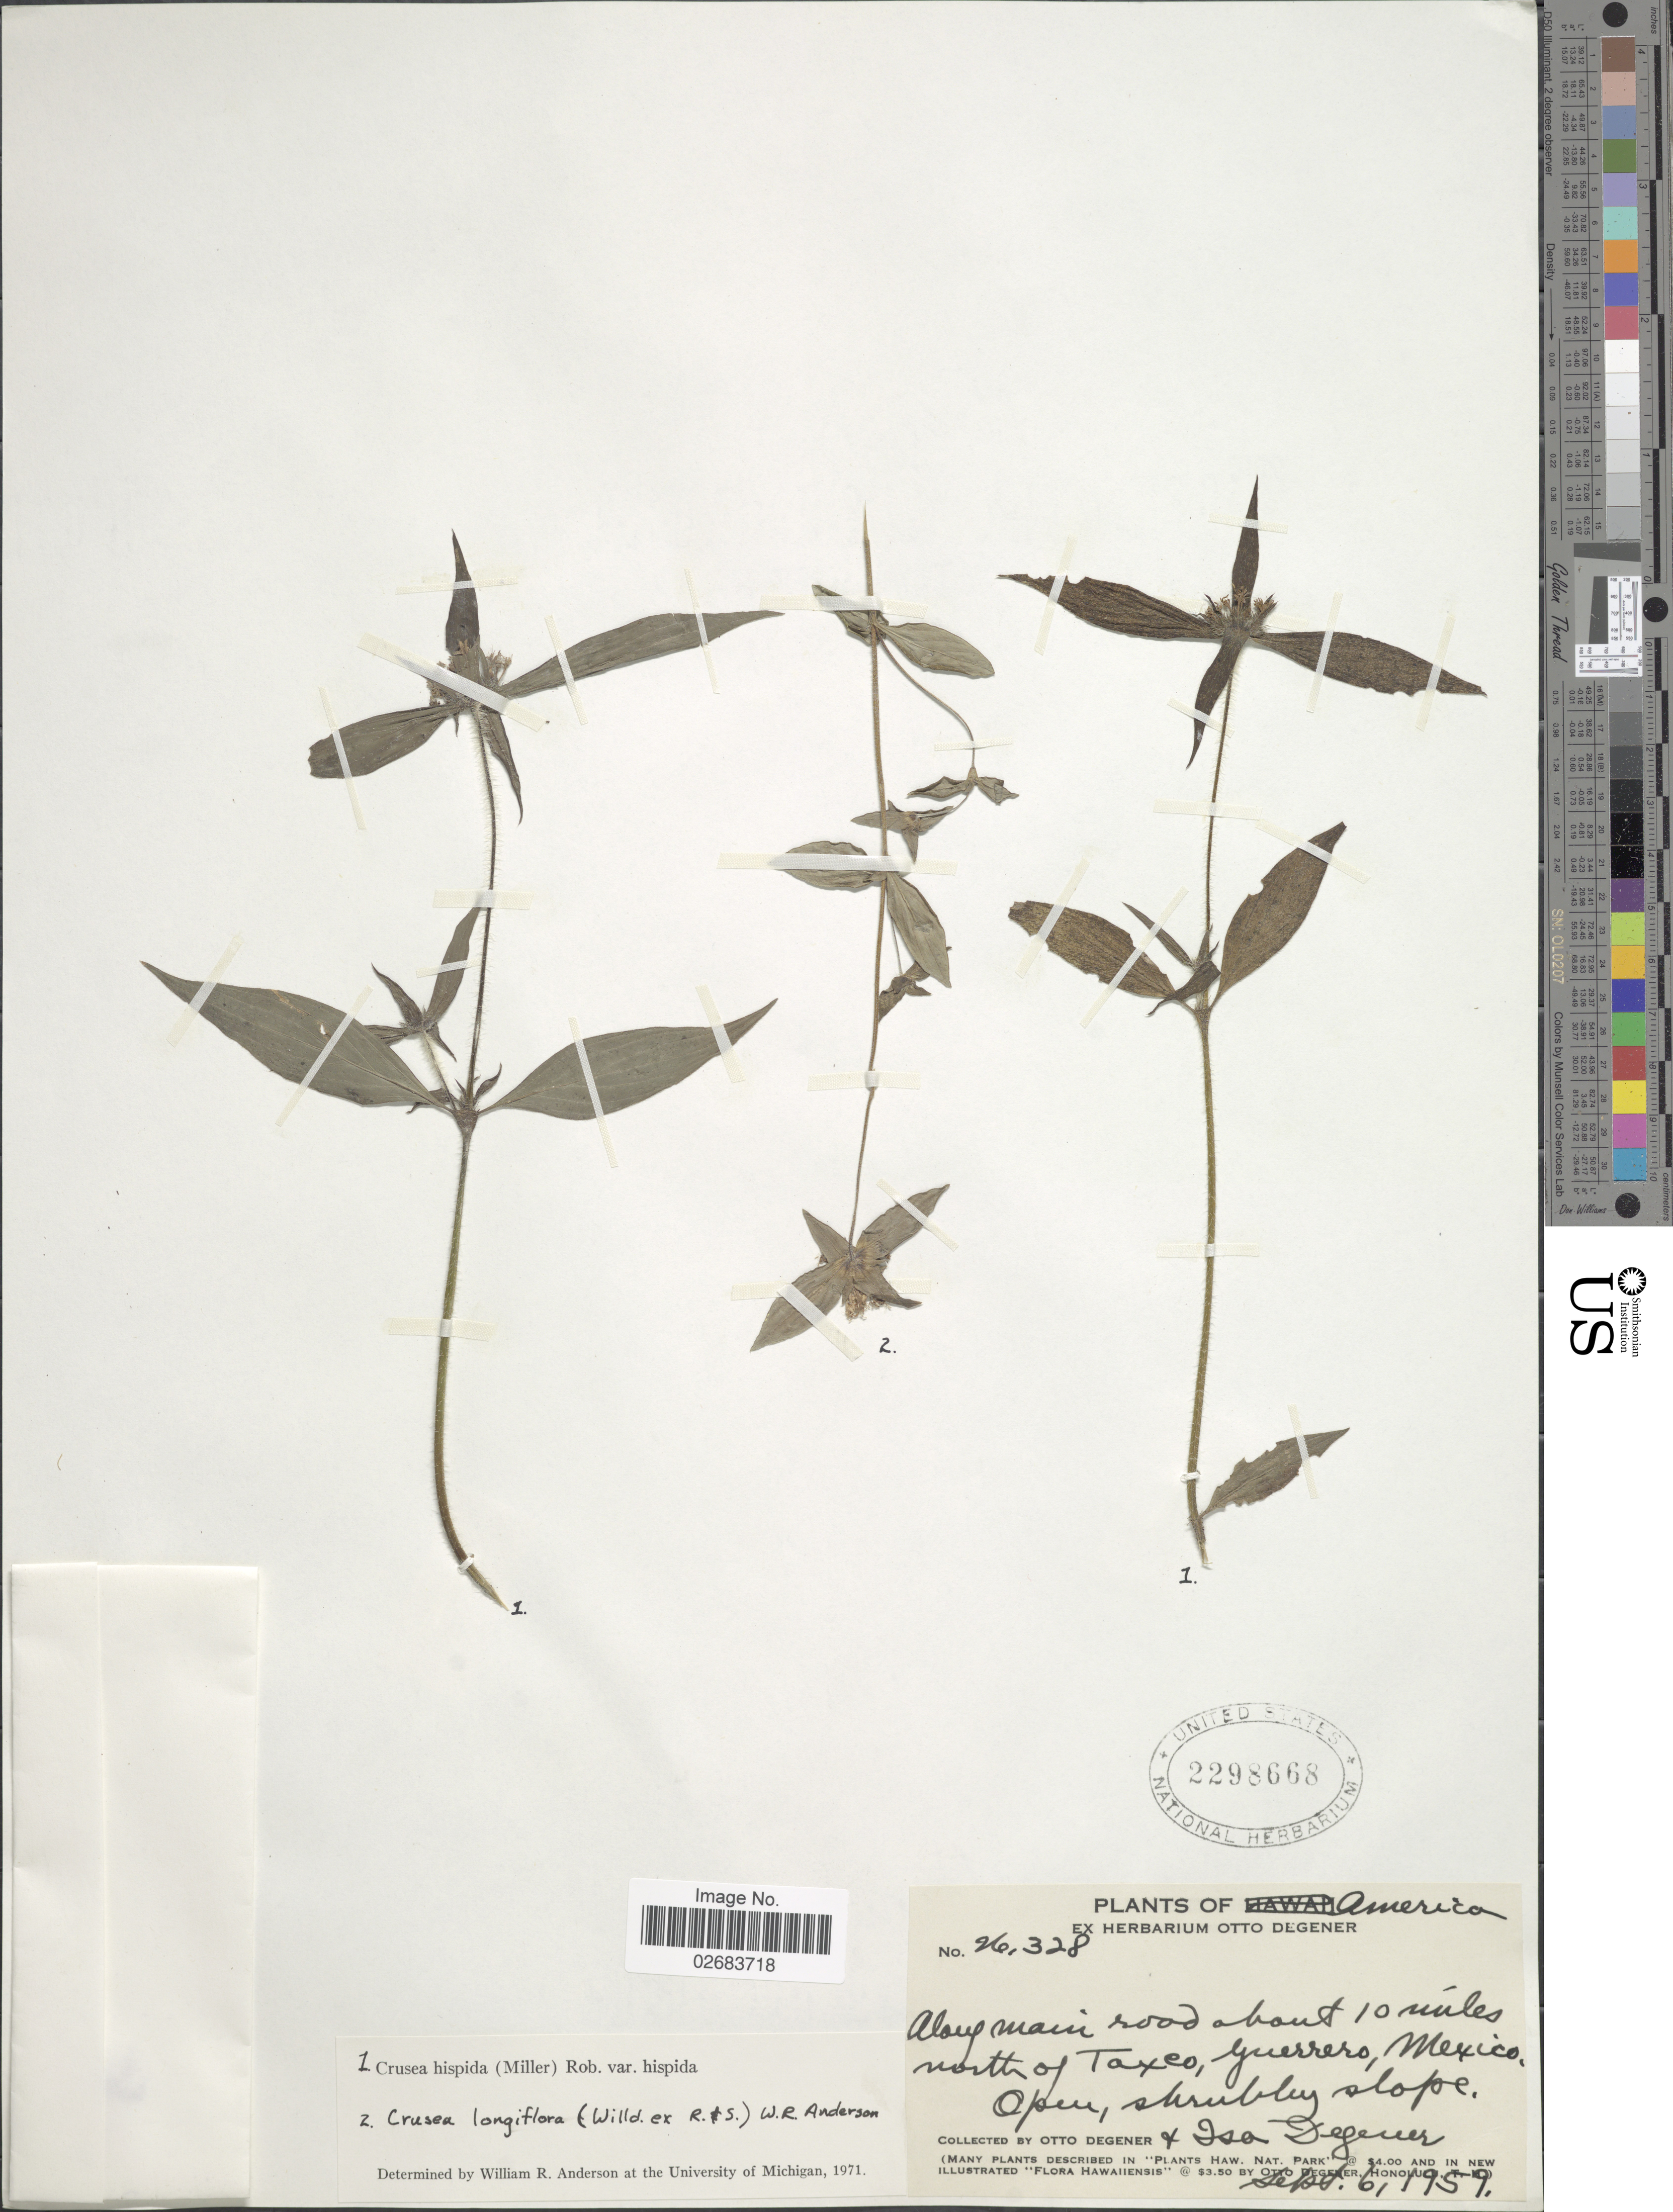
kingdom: Plantae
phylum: Tracheophyta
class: Magnoliopsida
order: Gentianales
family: Rubiaceae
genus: Crusea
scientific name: Crusea hispida var. hispida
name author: (Mill.) B.L. Rob.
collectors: O. Degener & I. Degener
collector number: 26328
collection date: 1959-09-06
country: Mexico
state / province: Guerrero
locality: Along main road about 10 miles north of Taxco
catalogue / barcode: US 2298668